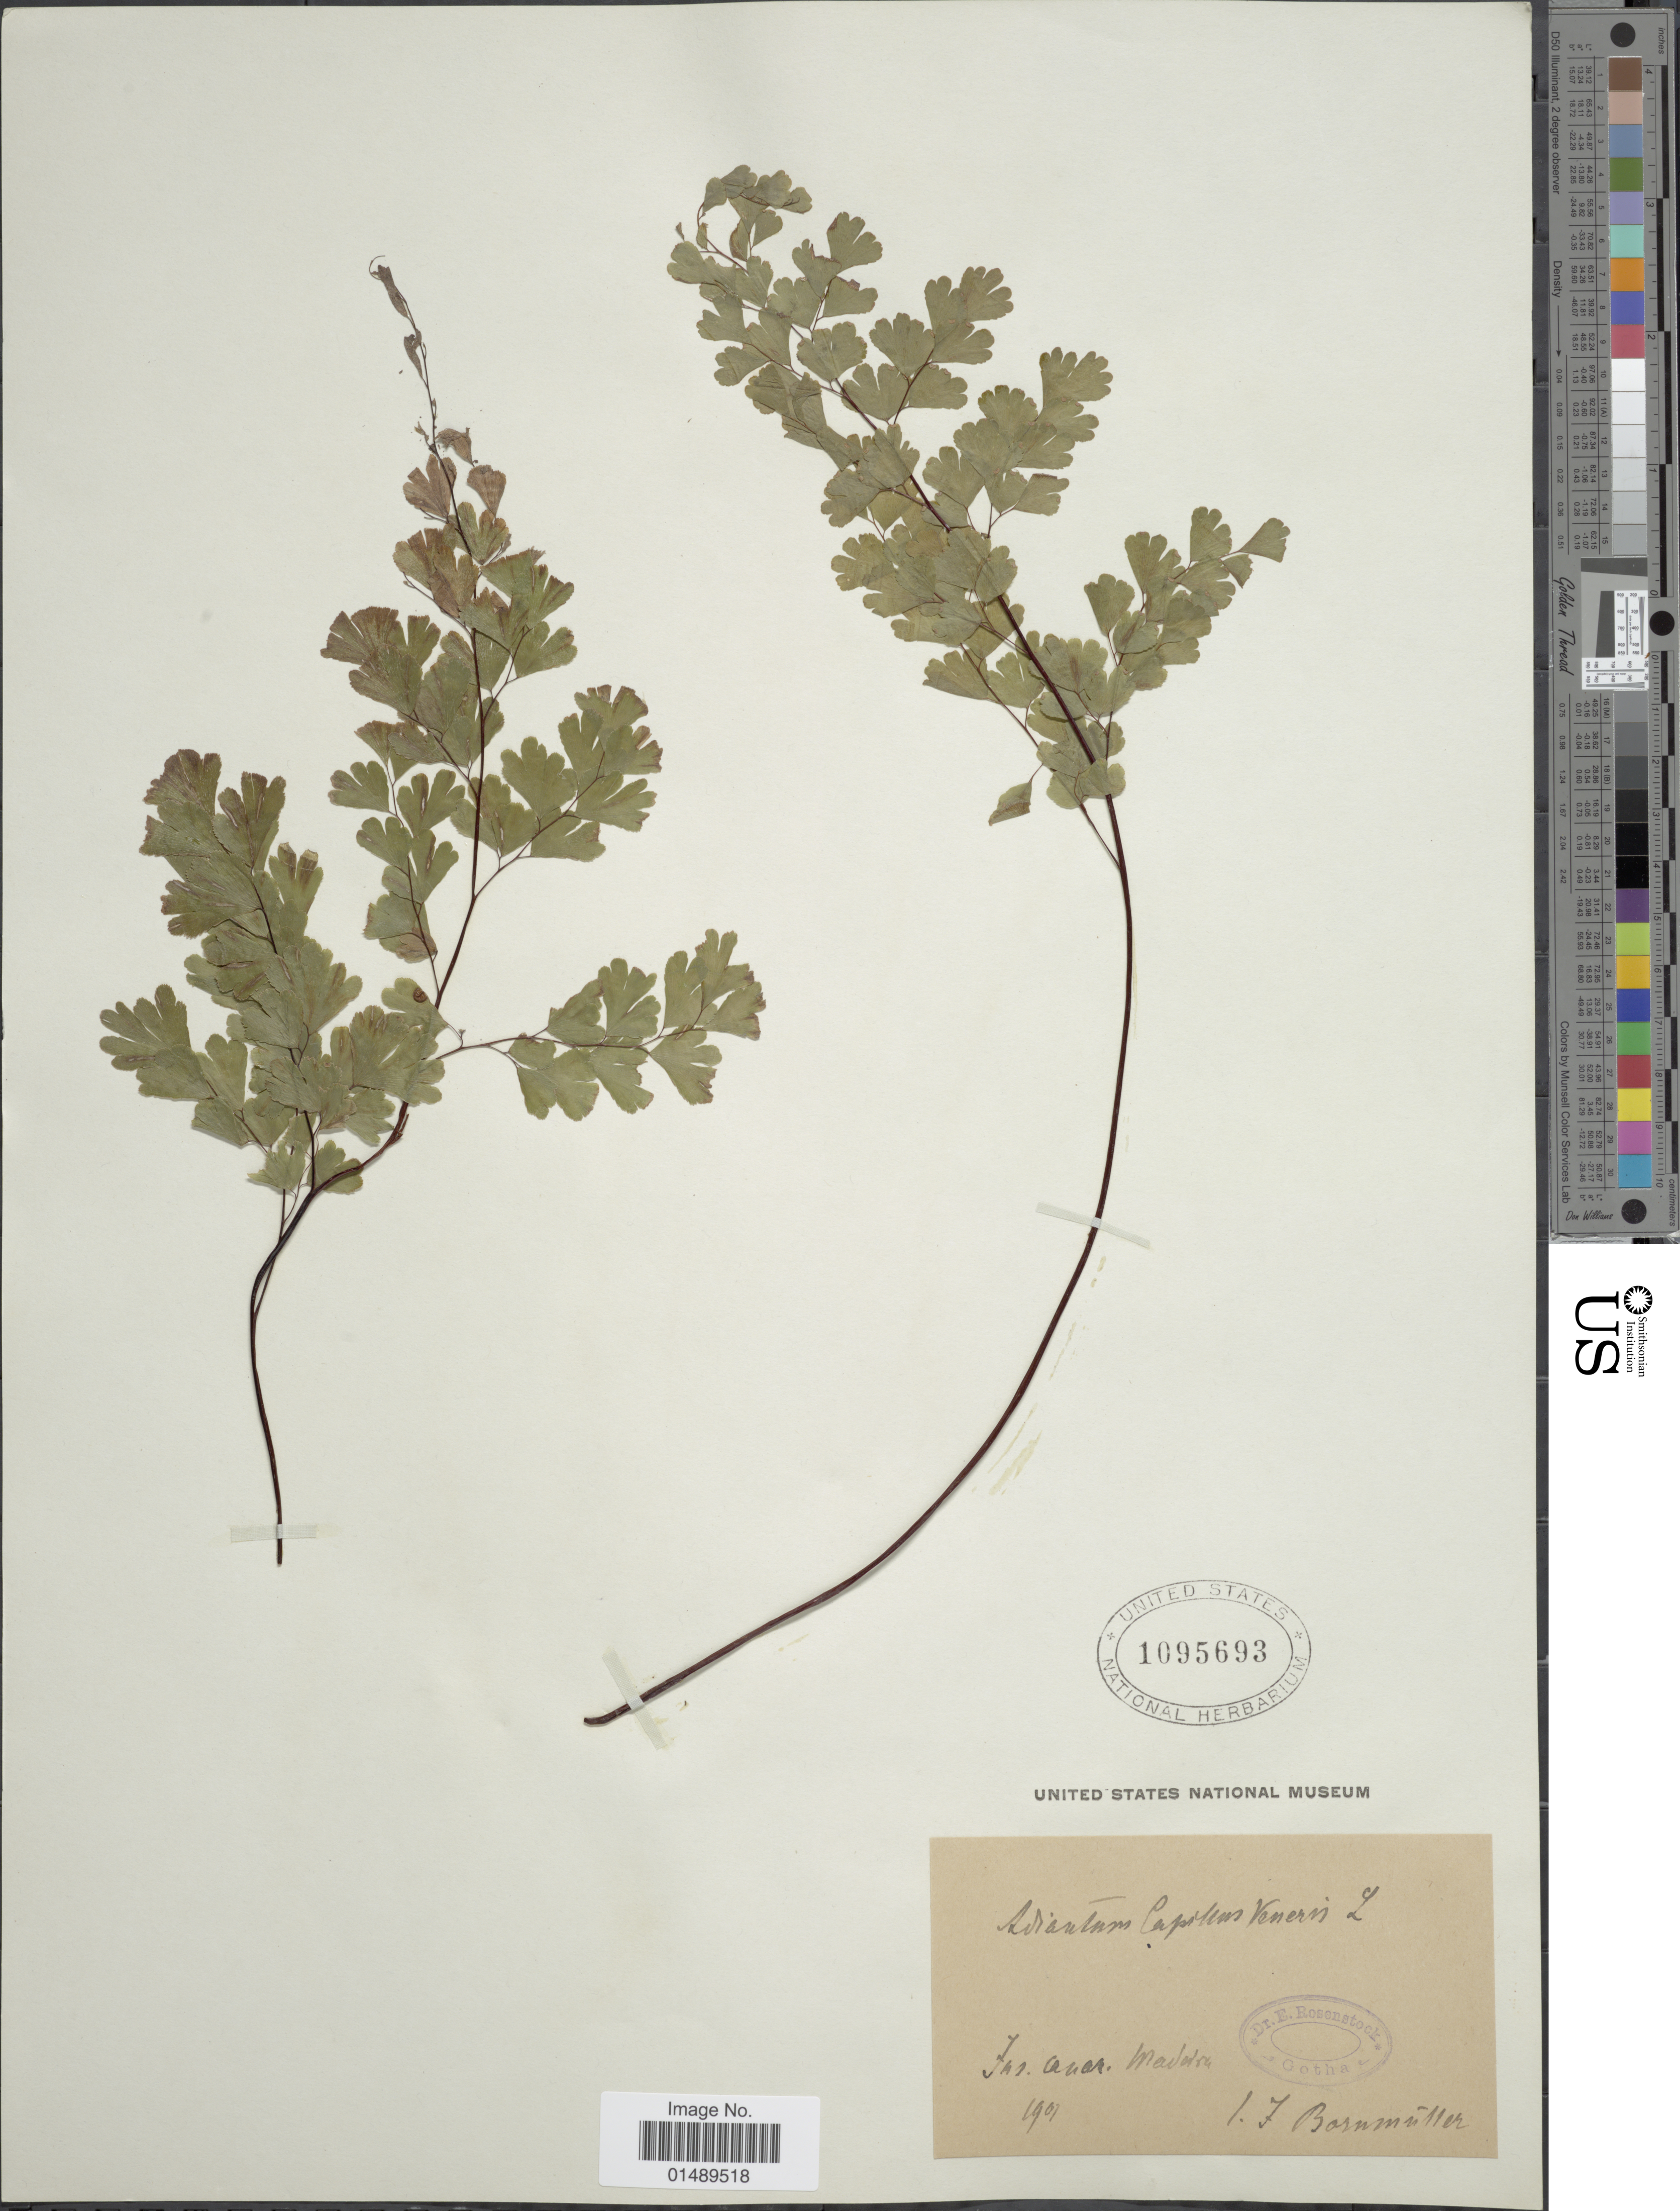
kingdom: Plantae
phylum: Tracheophyta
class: Polypodiopsida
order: Polypodiales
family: Pteridaceae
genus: Adiantum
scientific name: Adiantum capillus-veneris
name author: L.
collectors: F. Bornmüller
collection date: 1901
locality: Fm. Aner Mavorore [interpreted]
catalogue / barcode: US 1095693